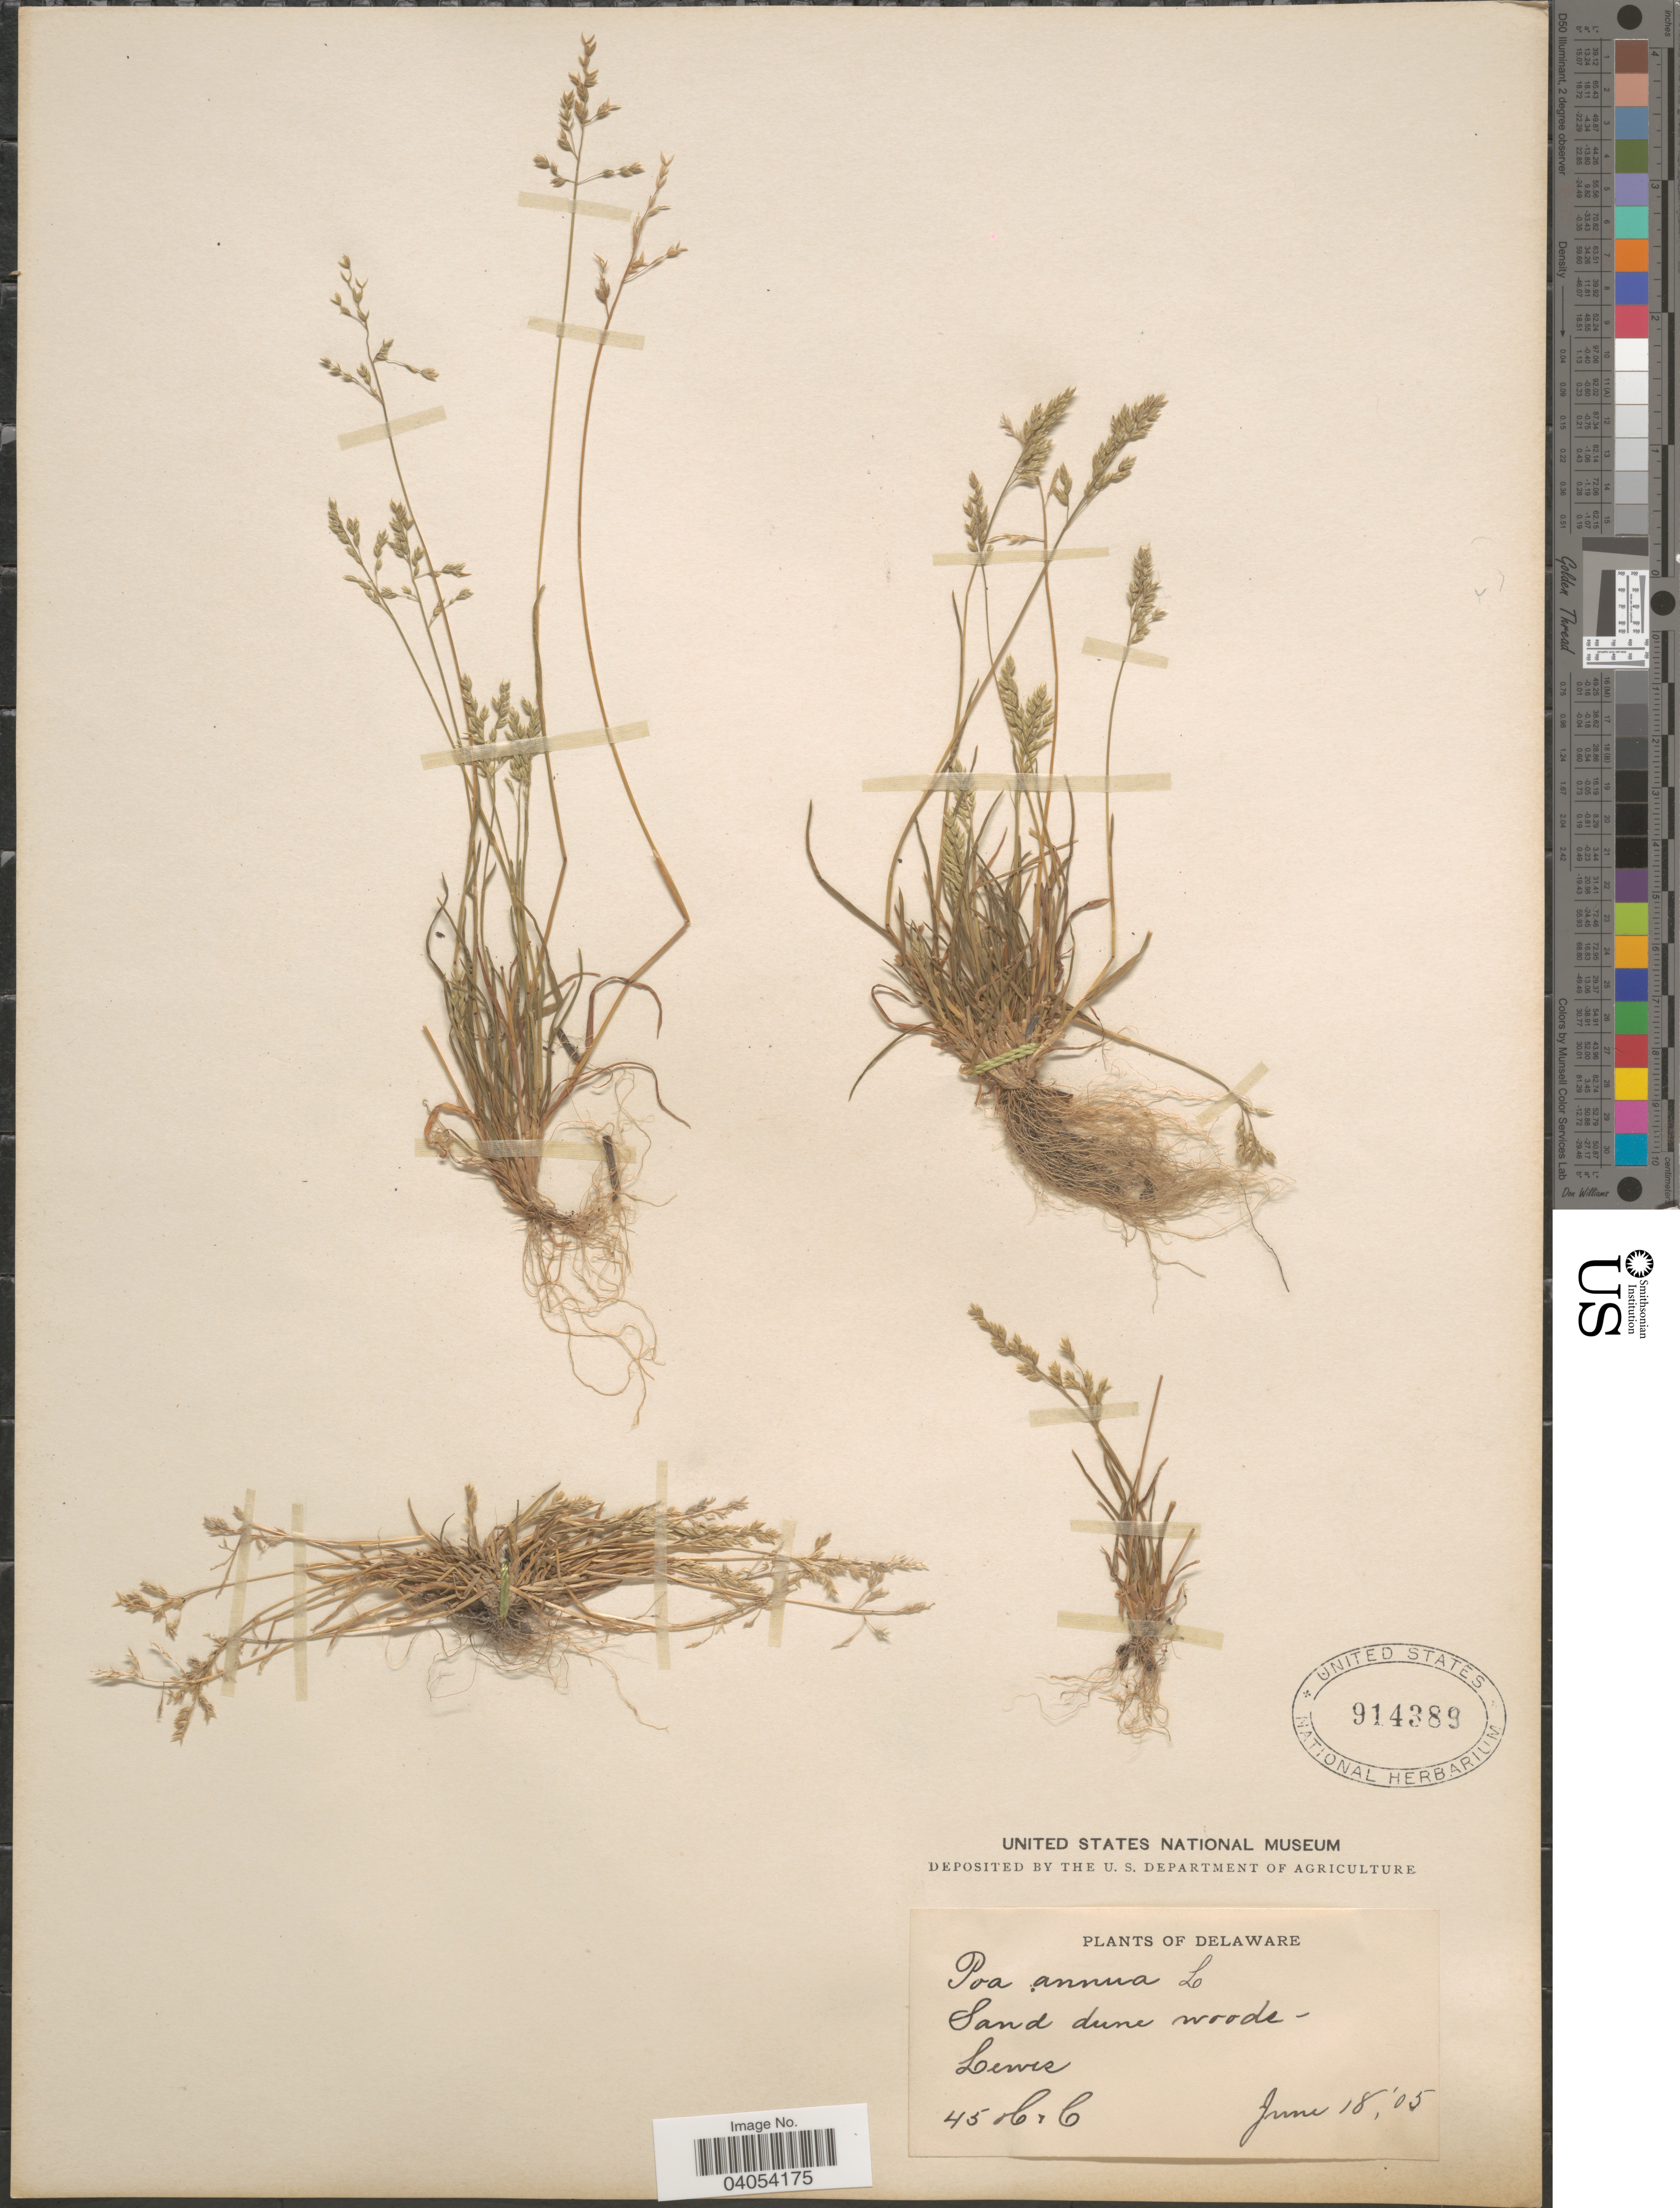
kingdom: Plantae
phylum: Tracheophyta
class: Liliopsida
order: Poales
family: Poaceae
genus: Poa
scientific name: Poa annua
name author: L.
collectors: H. & C.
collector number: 45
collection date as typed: Transcribed d/m/y: 18/6/5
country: United States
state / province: Delaware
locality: Lewes.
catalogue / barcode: US 914389